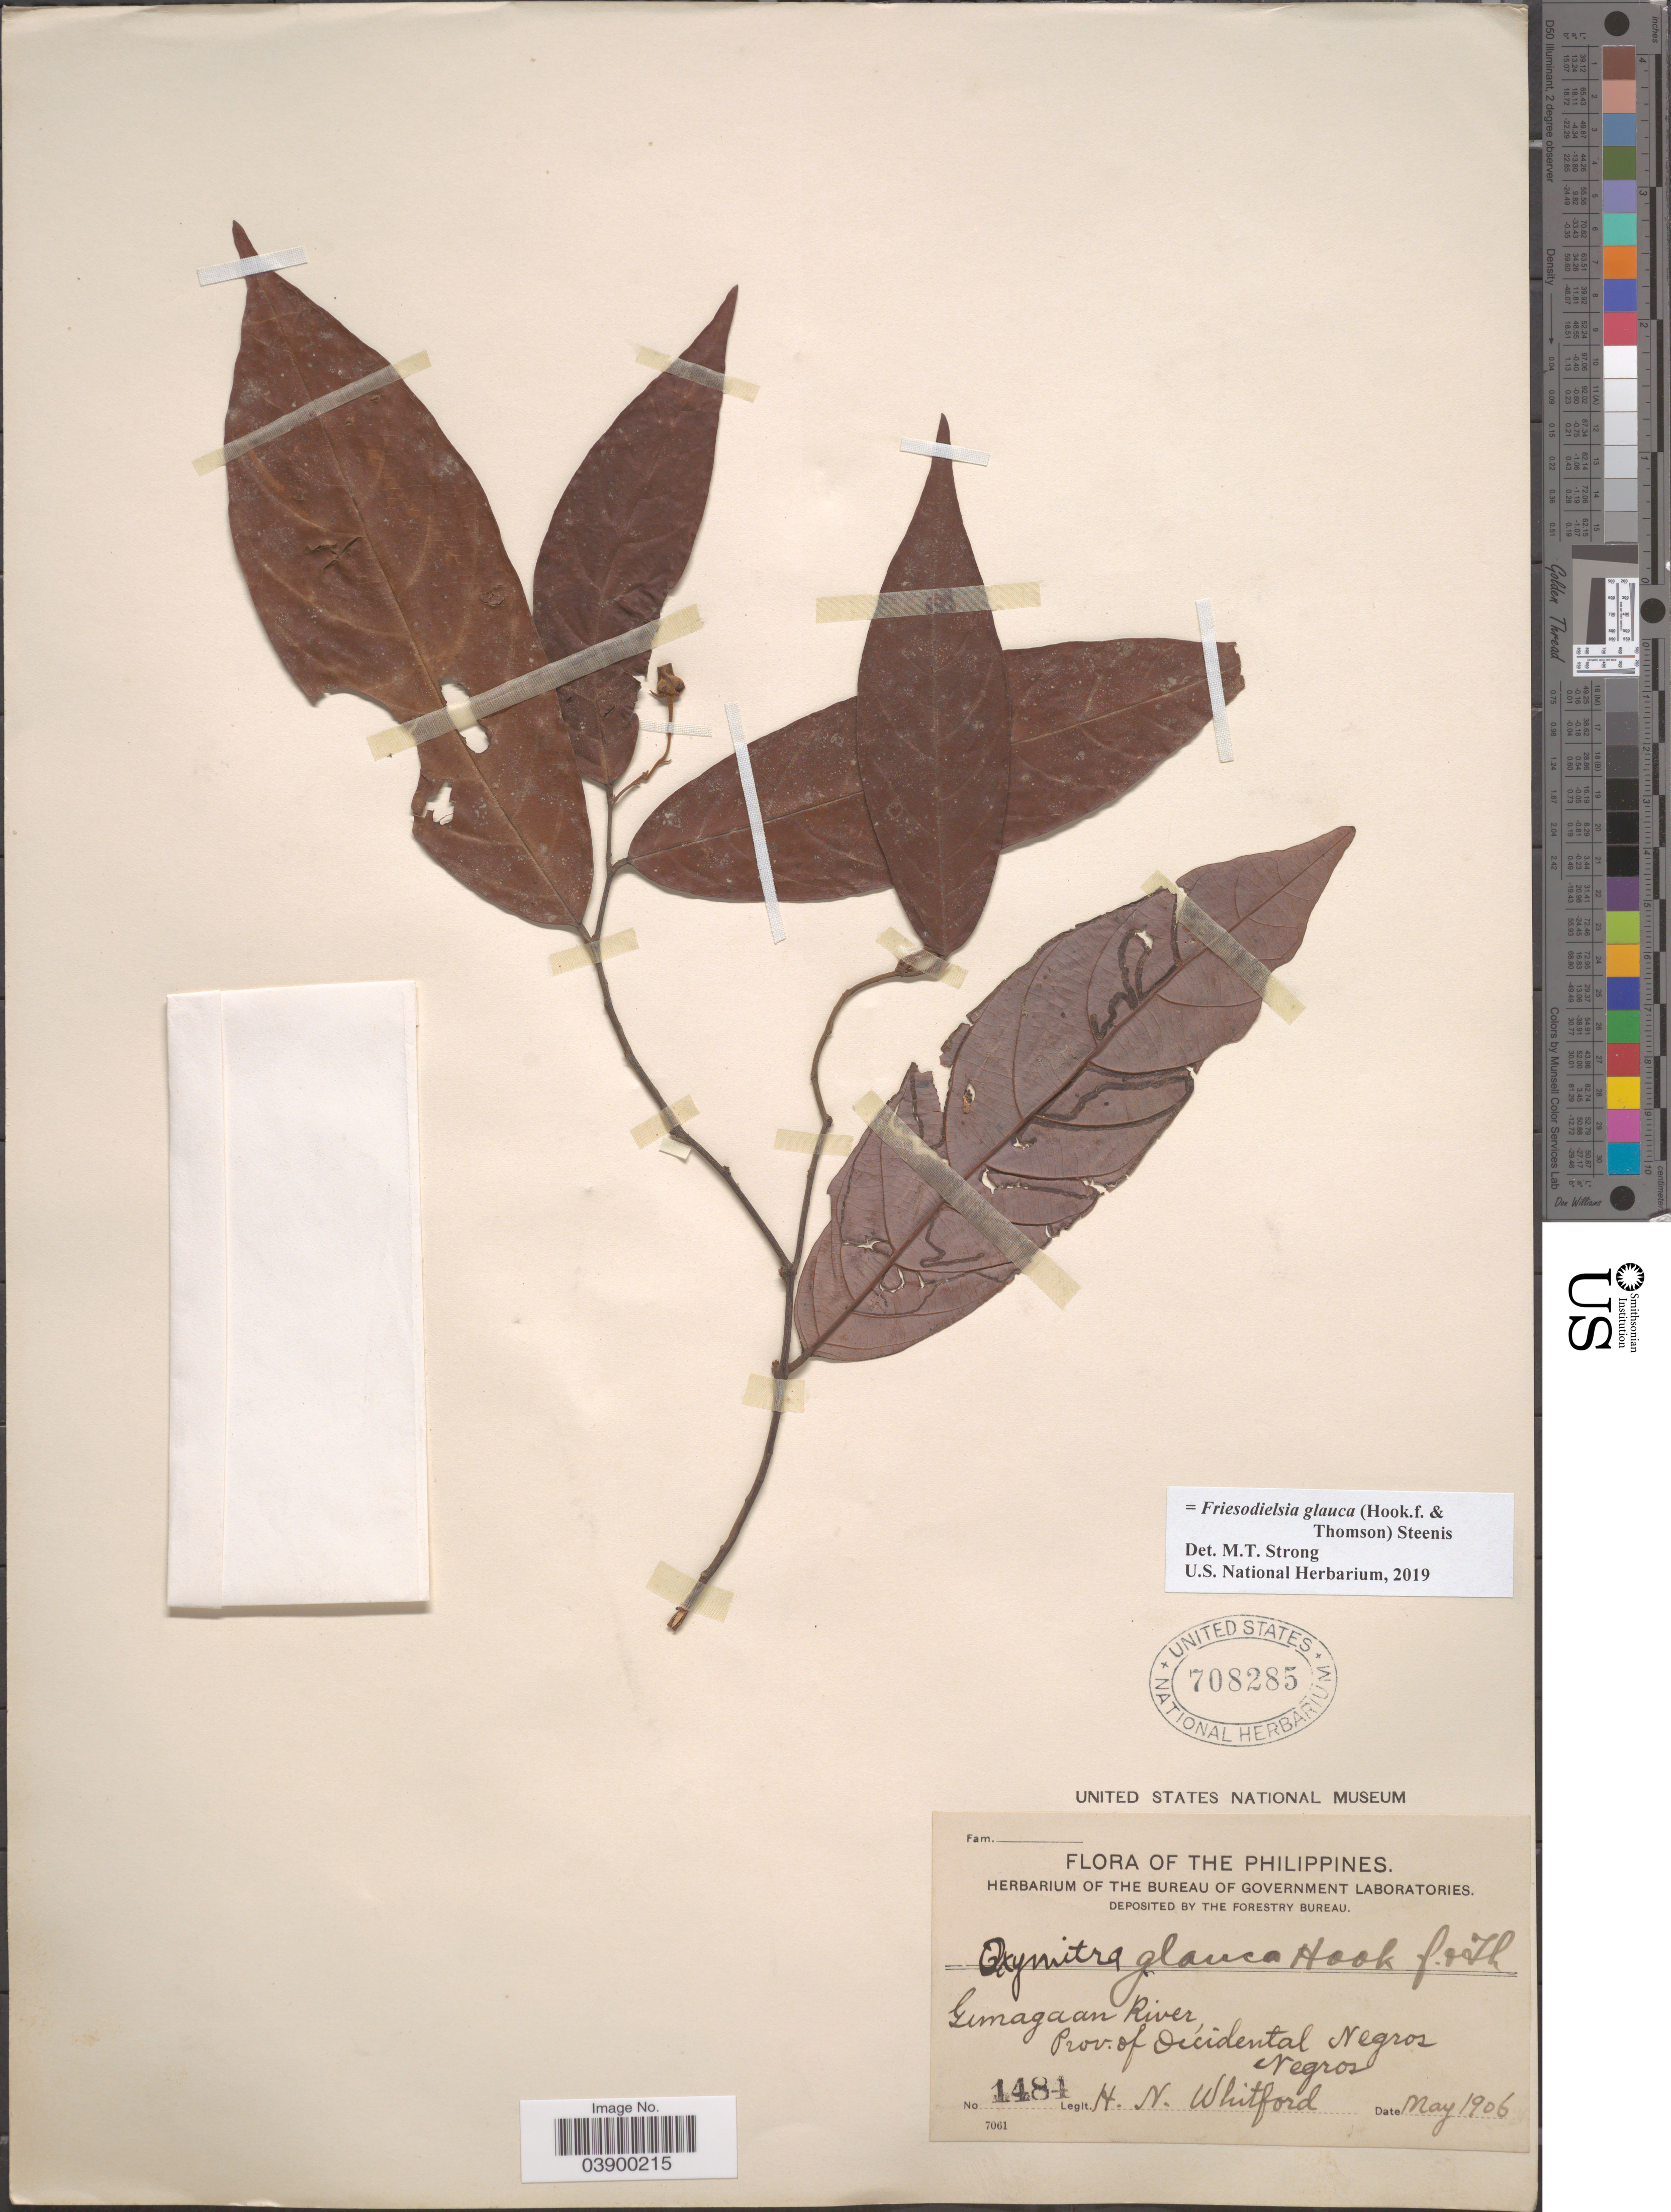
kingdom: Plantae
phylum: Tracheophyta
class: Magnoliopsida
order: Magnoliales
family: Annonaceae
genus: Friesodielsia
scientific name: Friesodielsia glauca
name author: Hook. f. & Thoms.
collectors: H. N. Whitford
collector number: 1484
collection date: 1906-05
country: Philippines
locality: Gimagaan River, Prov. of Occidental Negros. Negros.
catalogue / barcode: US 708285